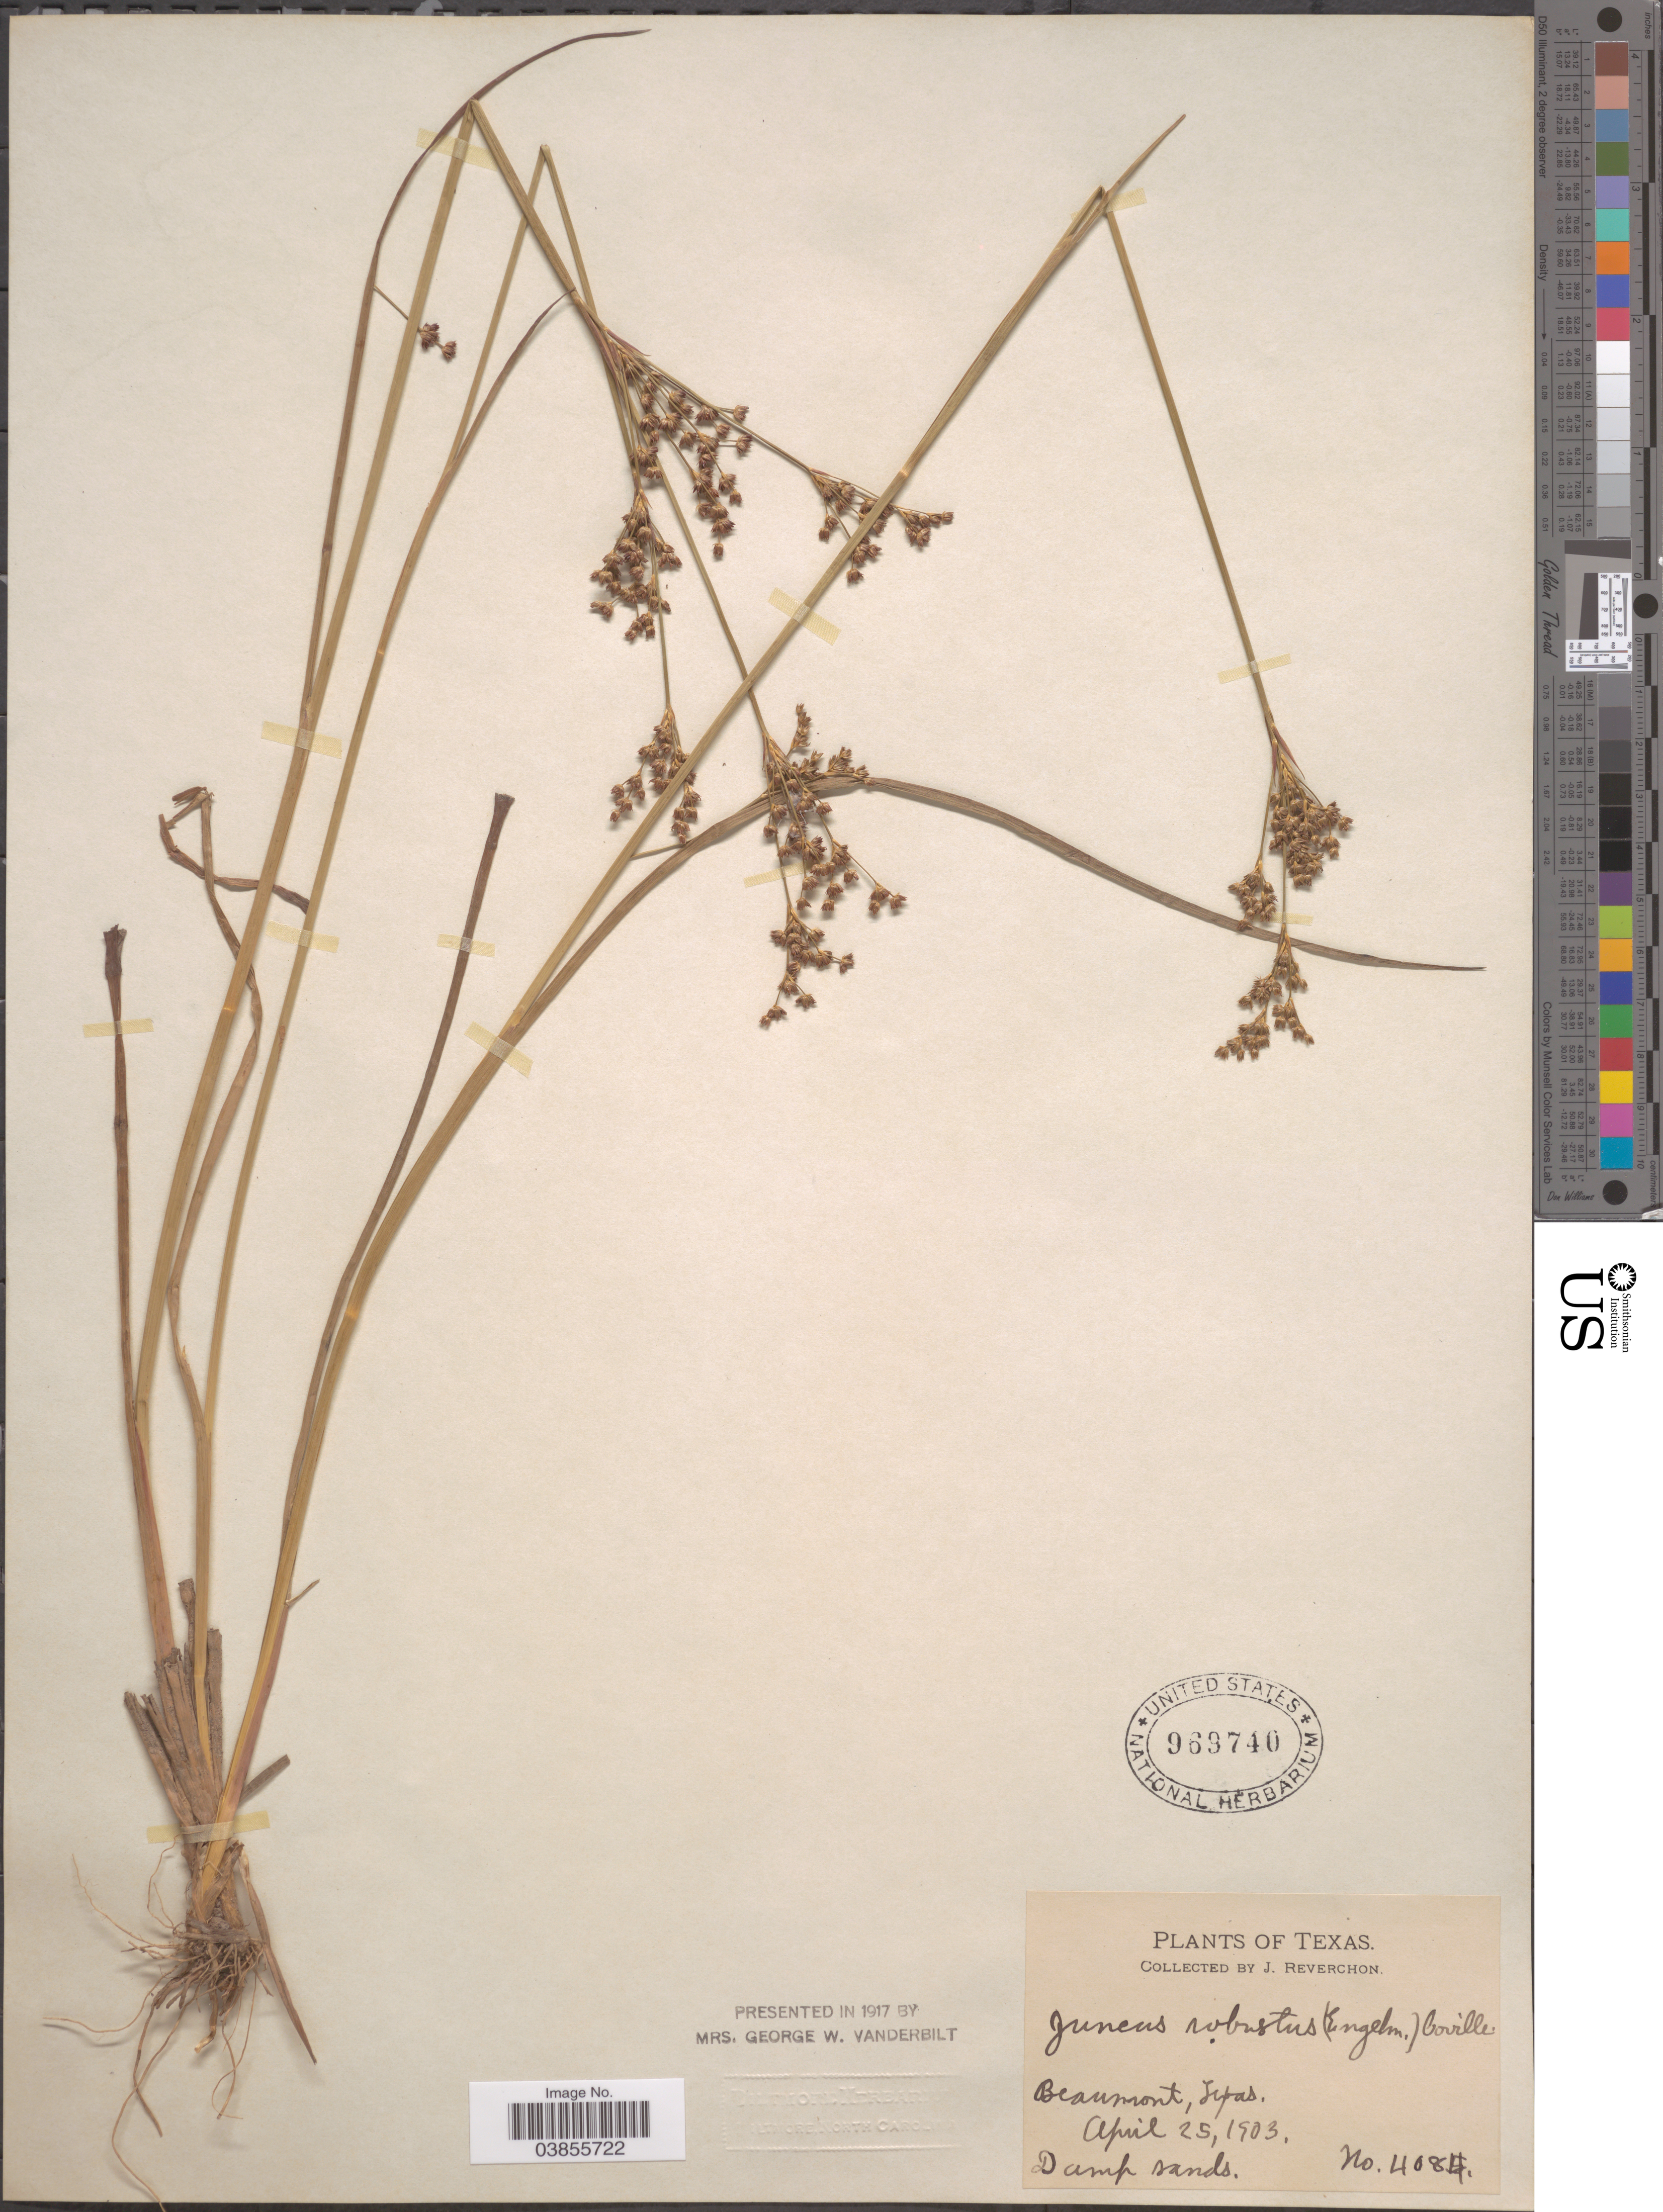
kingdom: Plantae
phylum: Tracheophyta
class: Liliopsida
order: Poales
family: Juncaceae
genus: Juncus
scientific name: Juncus nodatus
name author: Coville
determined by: Strong, Mark T., (BOT), Smithsonian Institution - National Museum of Natural History (UNITED STATES)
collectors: J. Reverchon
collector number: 4084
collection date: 1903-04-25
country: United States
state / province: Texas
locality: Beaumont.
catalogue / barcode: US 969740